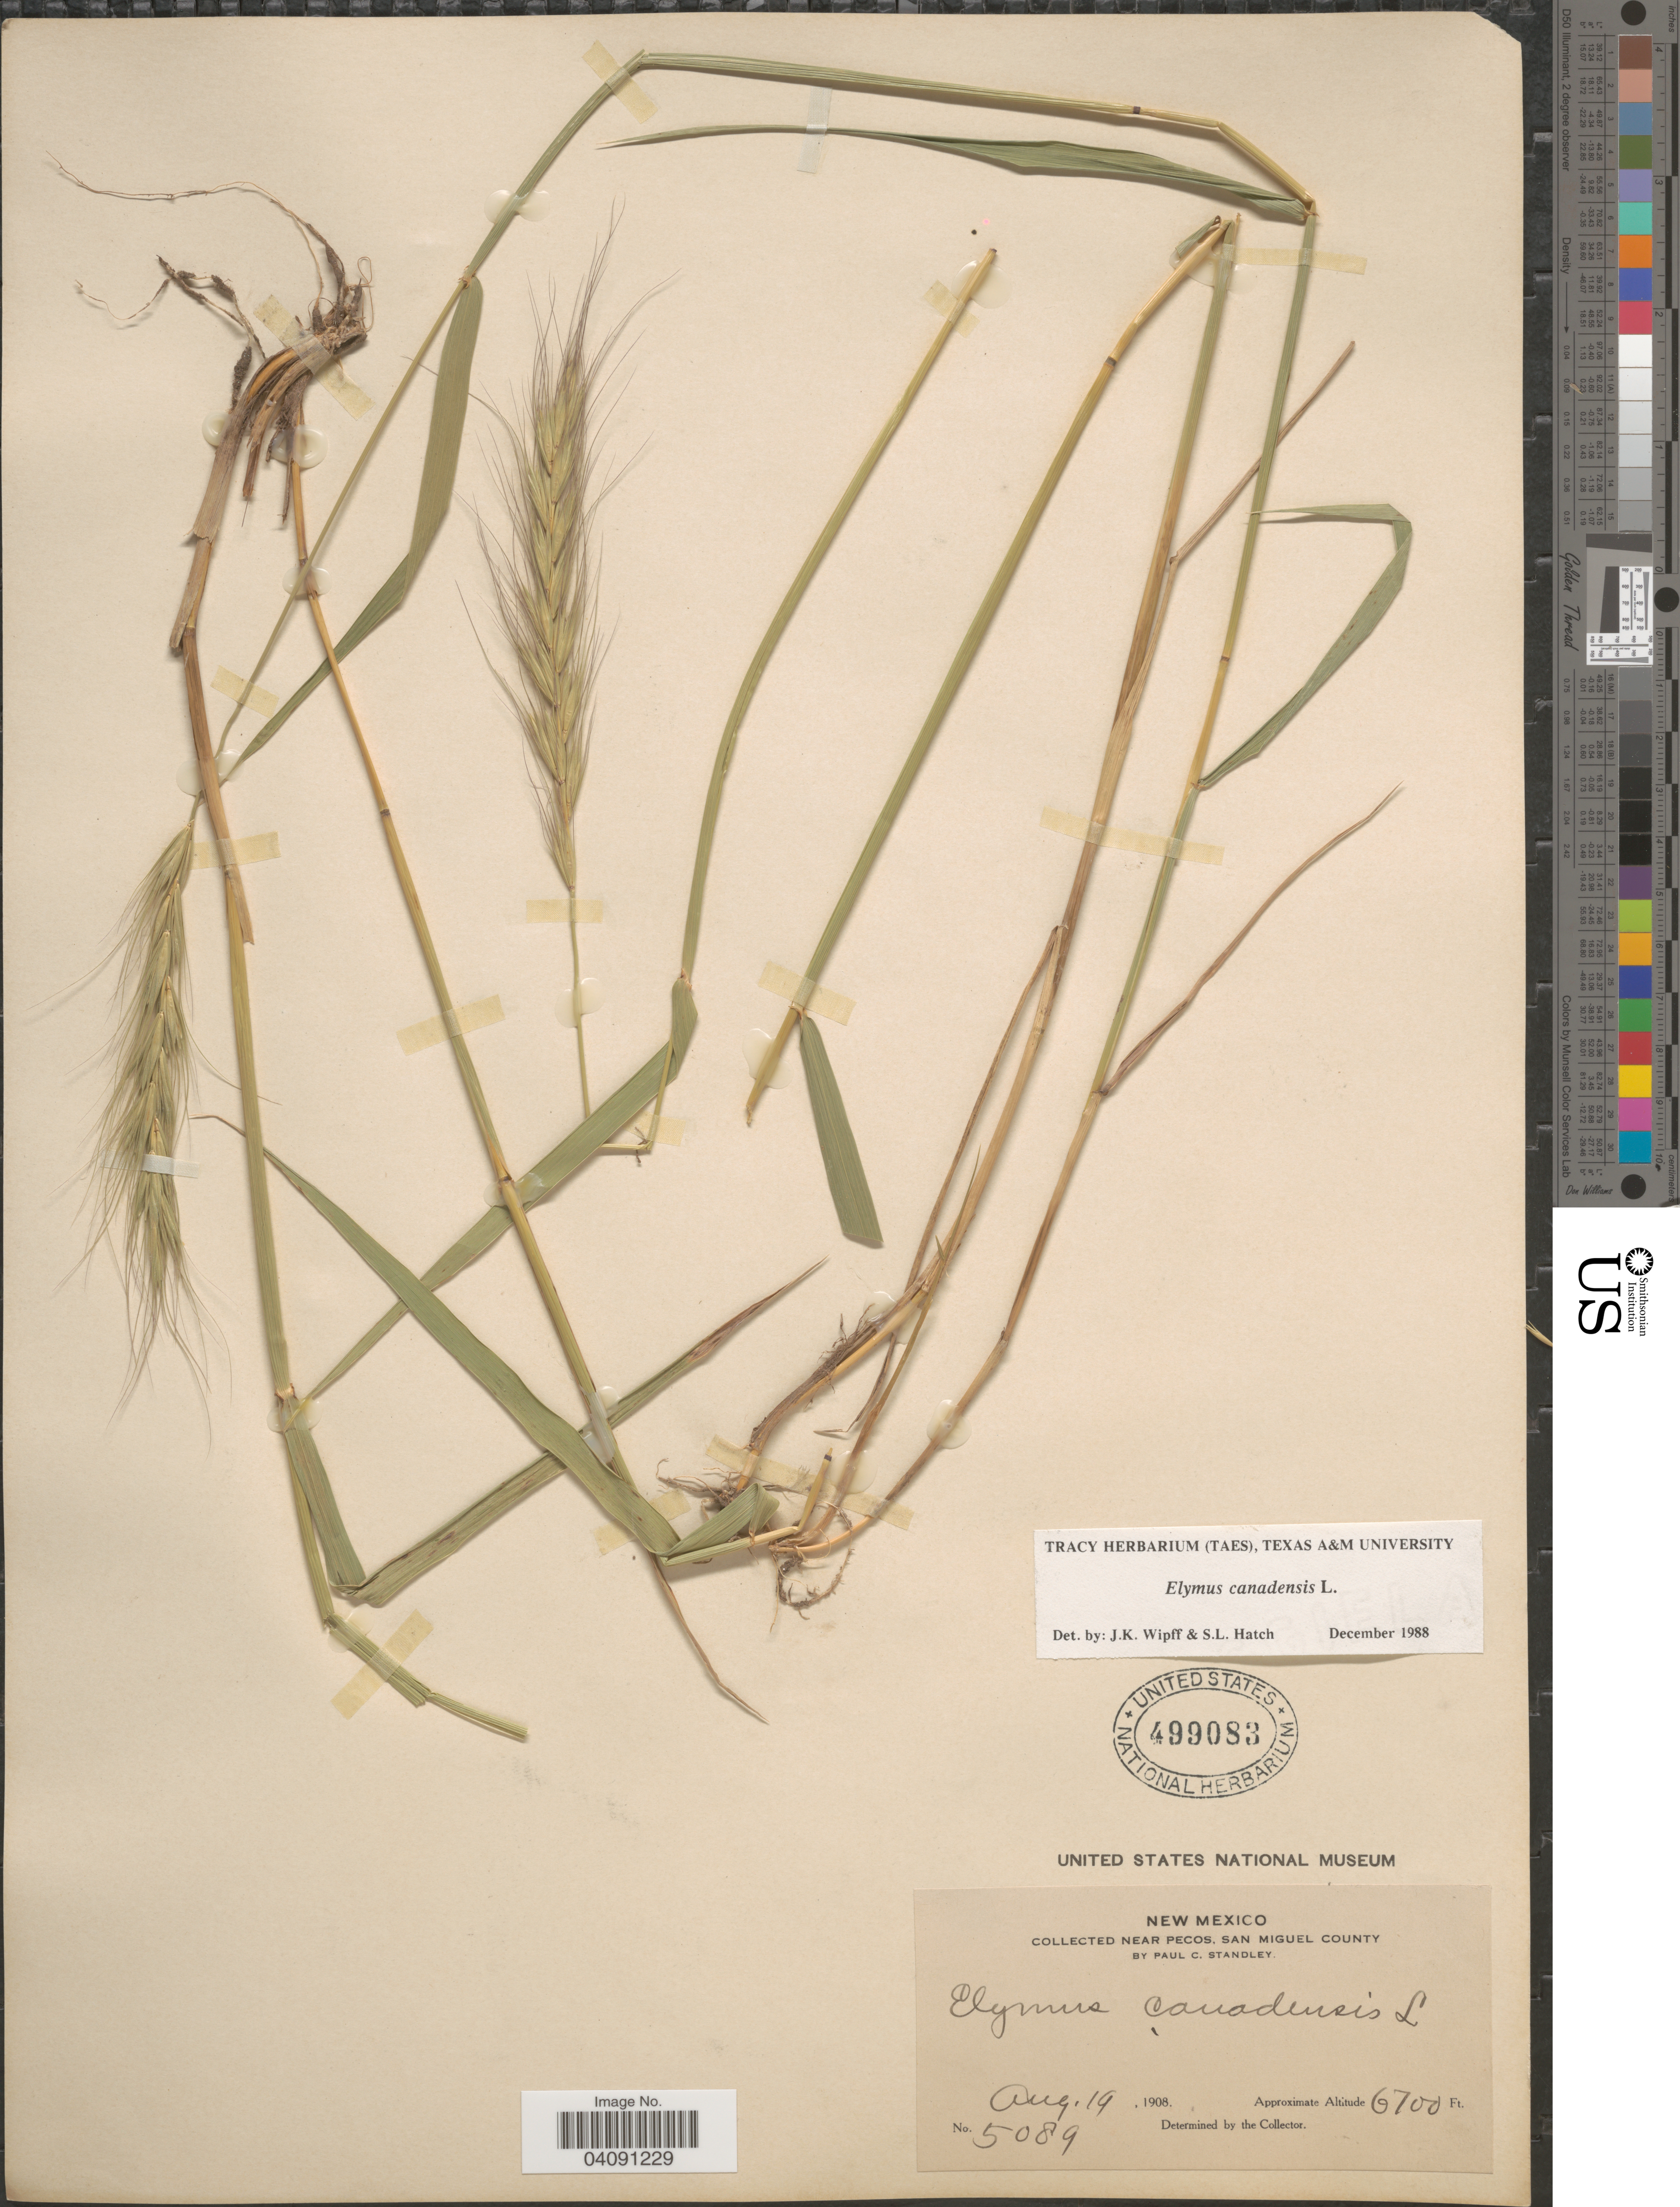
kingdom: Plantae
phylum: Tracheophyta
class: Liliopsida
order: Poales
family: Poaceae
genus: Elymus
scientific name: Elymus canadensis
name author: L.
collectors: P. C. Standley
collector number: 5089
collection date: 1908-08-19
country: United States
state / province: New Mexico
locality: Near Pecos, San Miguel County.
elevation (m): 2042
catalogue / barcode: US 499083